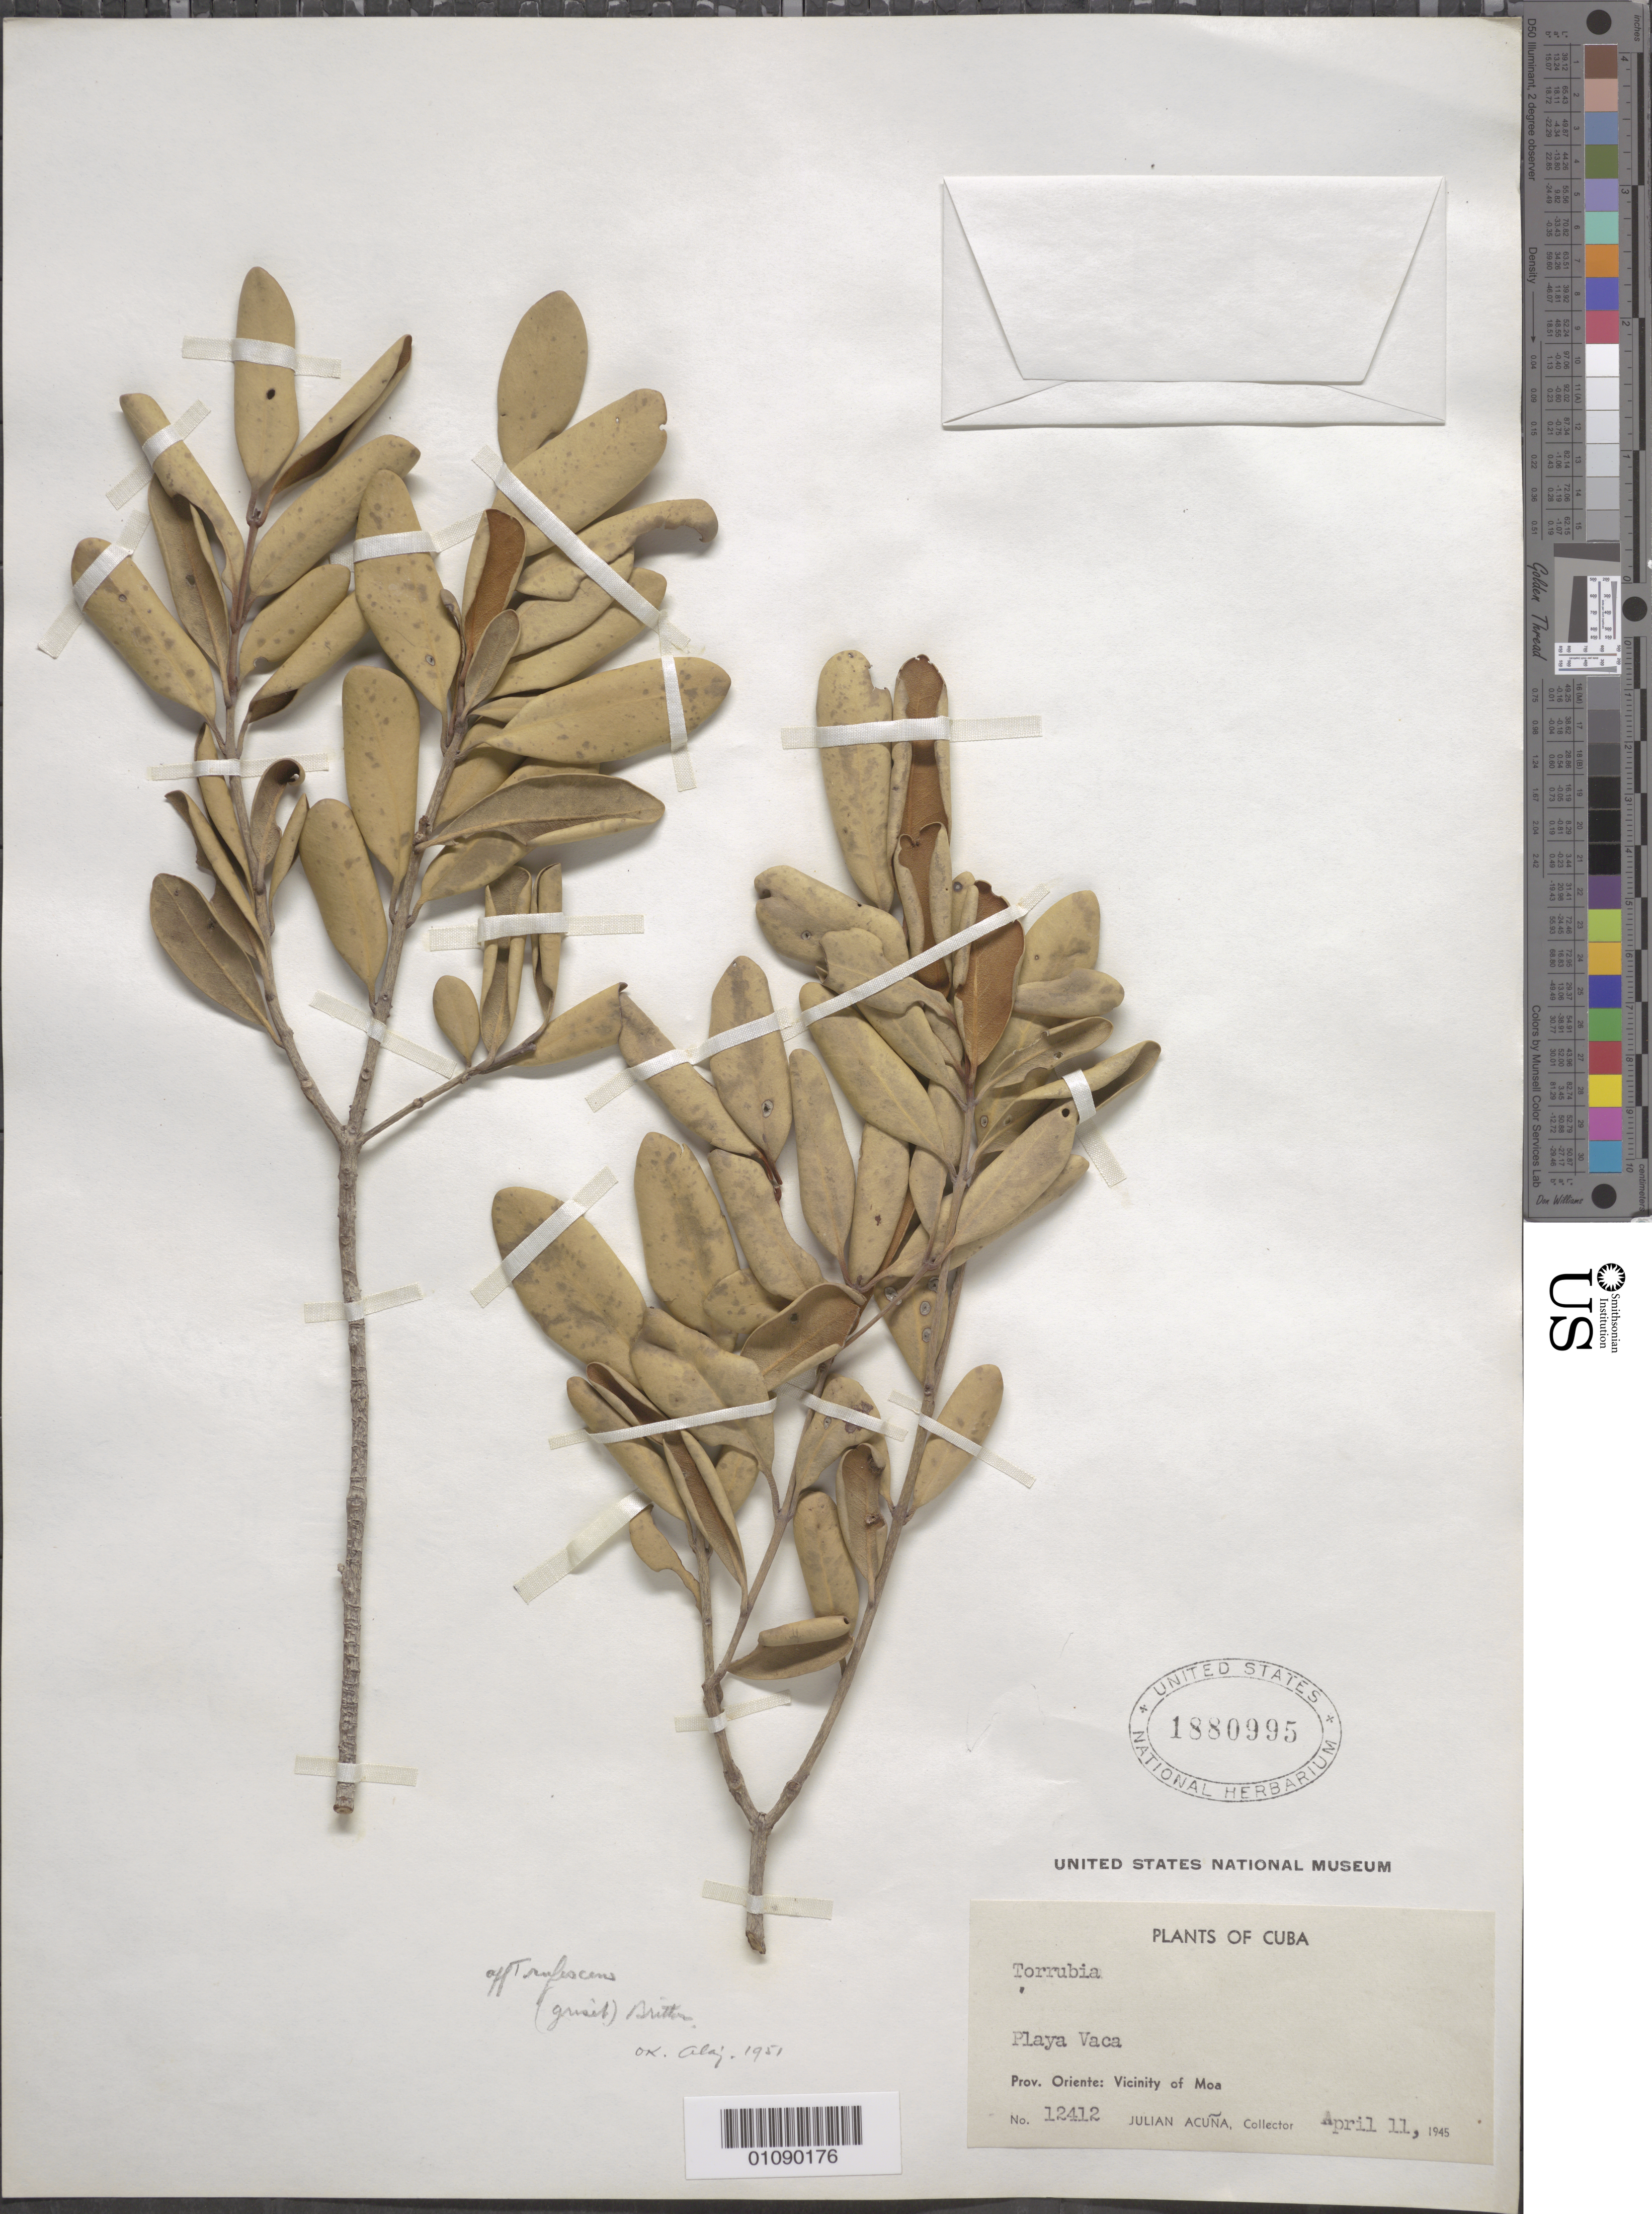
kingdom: Plantae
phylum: Tracheophyta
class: Magnoliopsida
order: Caryophyllales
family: Nyctaginaceae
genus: Guapira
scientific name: Guapira ophiticola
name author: Borhidi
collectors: J. Acuña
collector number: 12412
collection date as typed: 11 Apr 1945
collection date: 1945-04-11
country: Cuba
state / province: Holguín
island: Cuba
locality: Prov Oriente: Vicinity of Moa, Playa Vaca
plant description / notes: cited by A. Borhidi & Z. Kereszty, Acta Bot. Acad. Sci. Hung. 25: 4. 1979.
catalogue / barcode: US 1880995